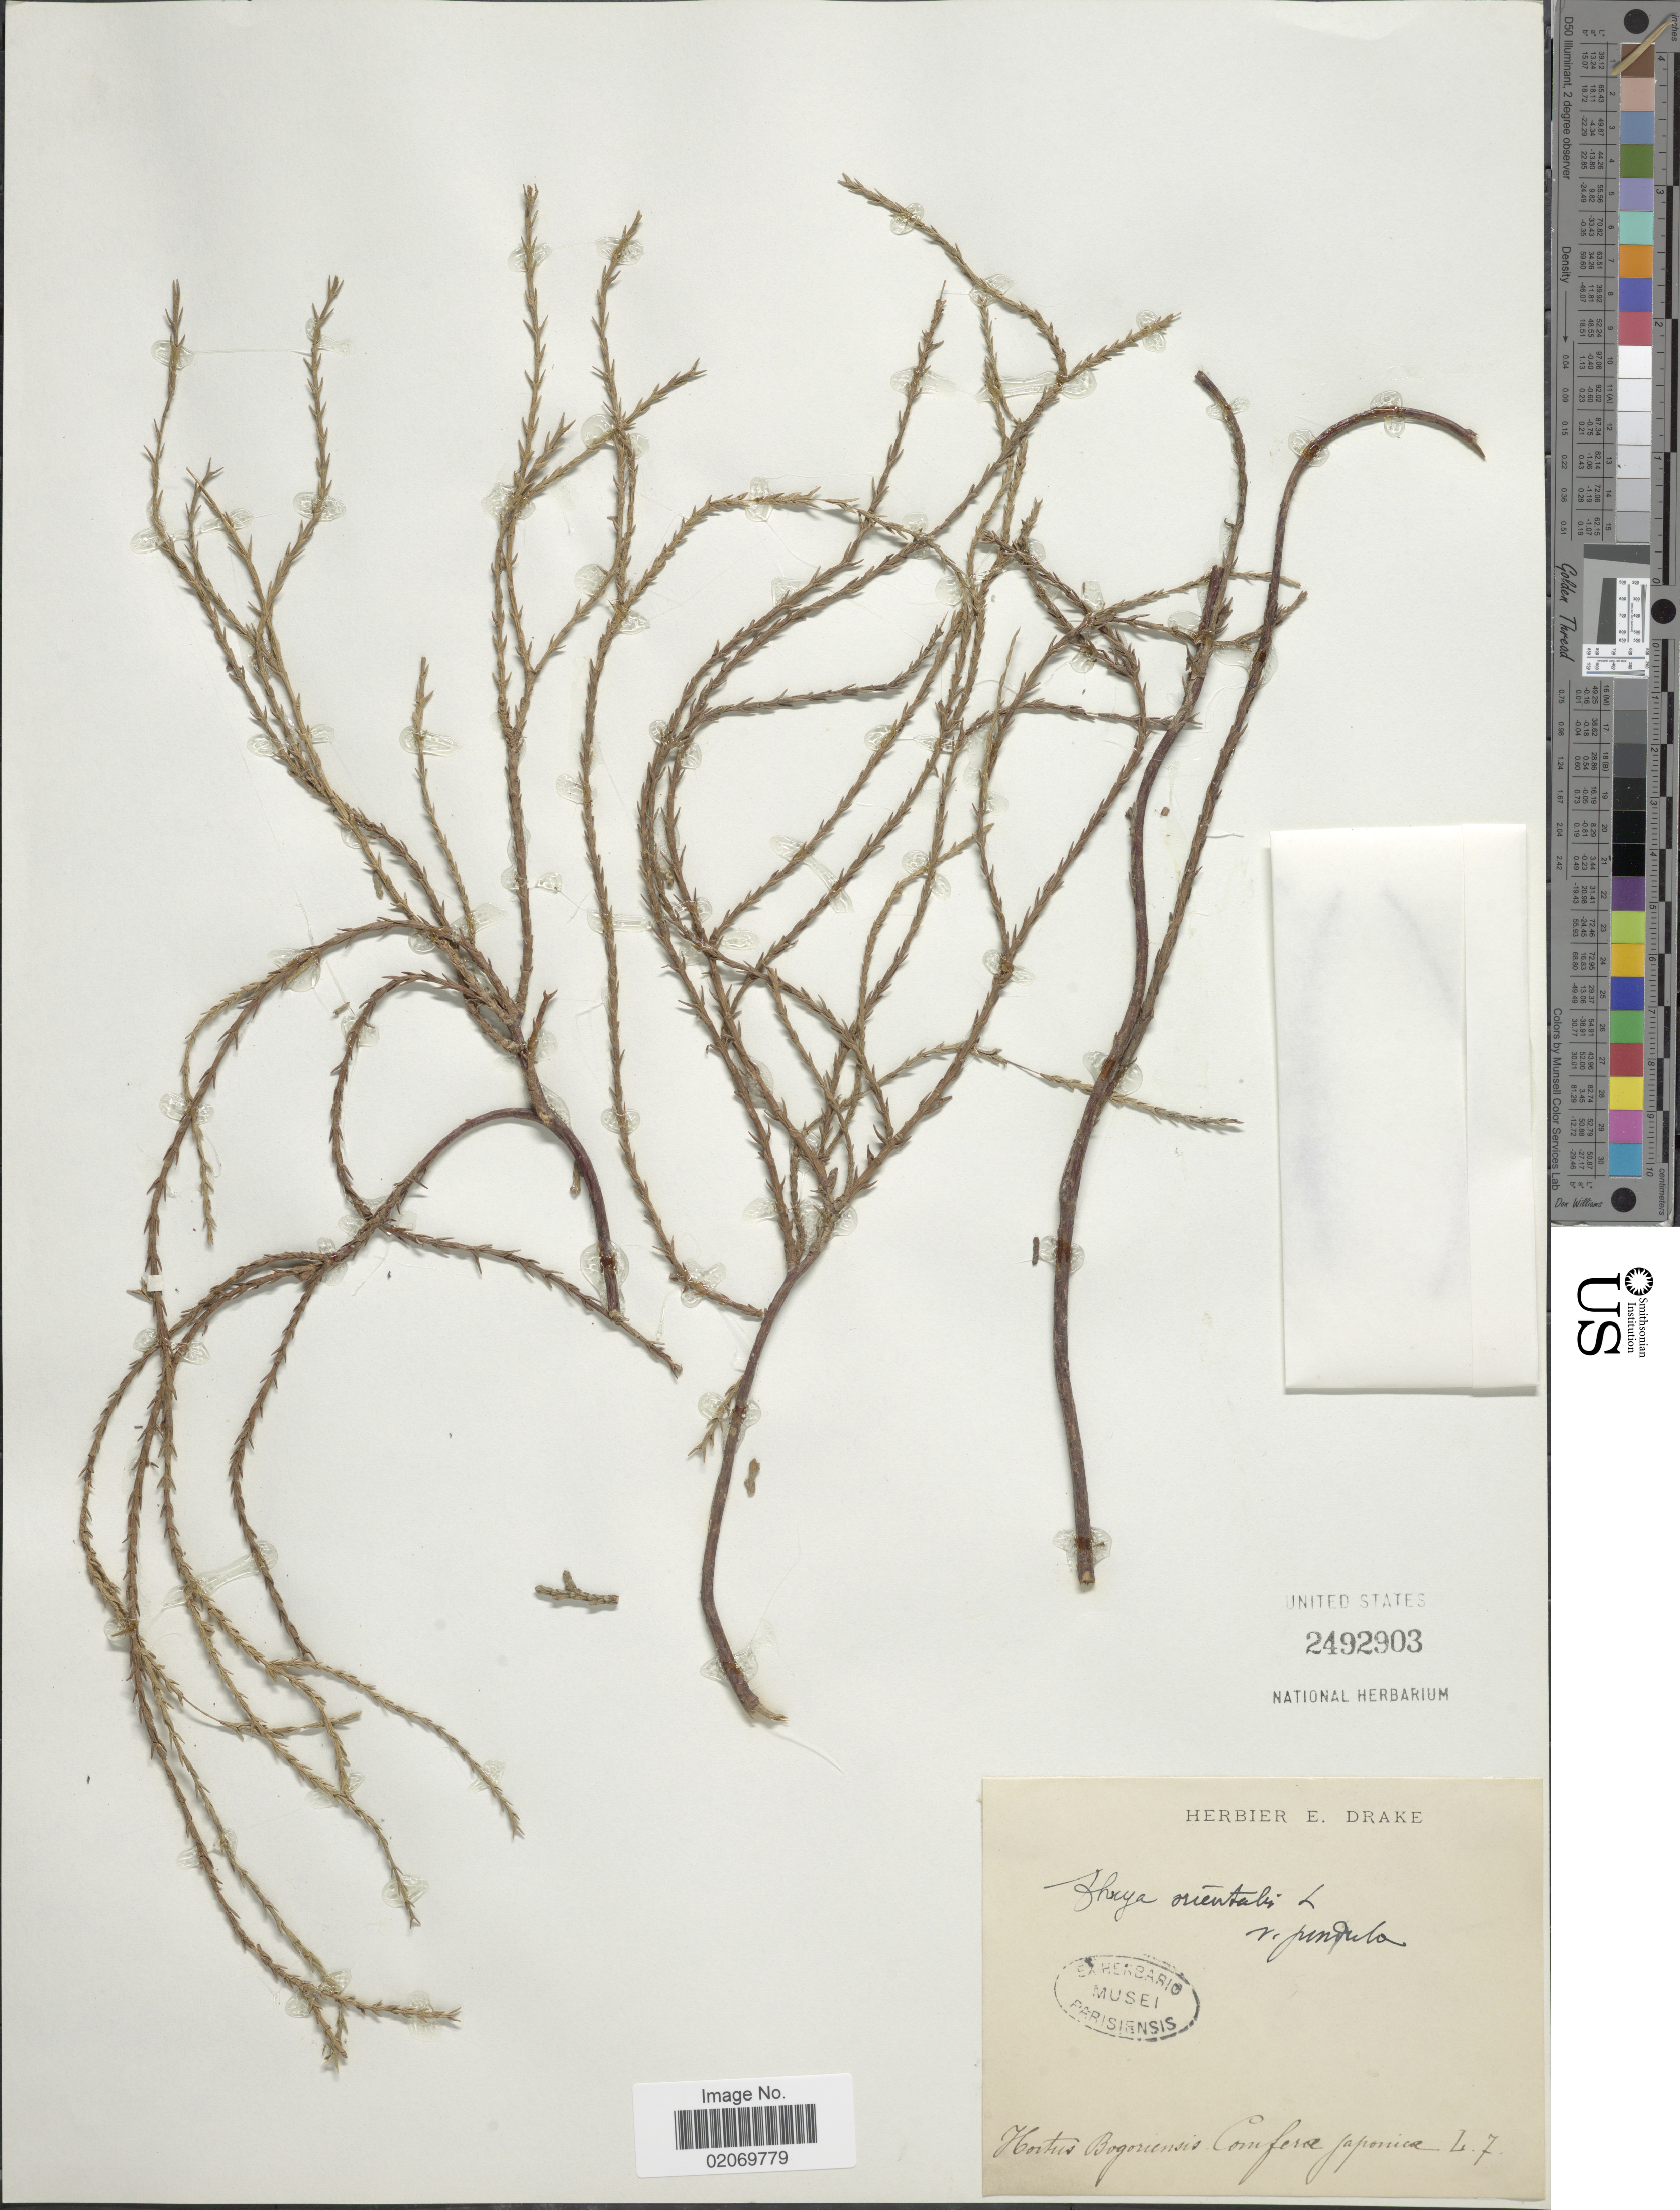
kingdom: Plantae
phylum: Tracheophyta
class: Pinopsida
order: Pinales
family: Cupressaceae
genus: Thuja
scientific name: Thuja orientalis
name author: L.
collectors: ex herb. E. Drake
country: Japan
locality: Hortus Bogoriensis Comferoe japonicæ L 7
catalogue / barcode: US 2492903